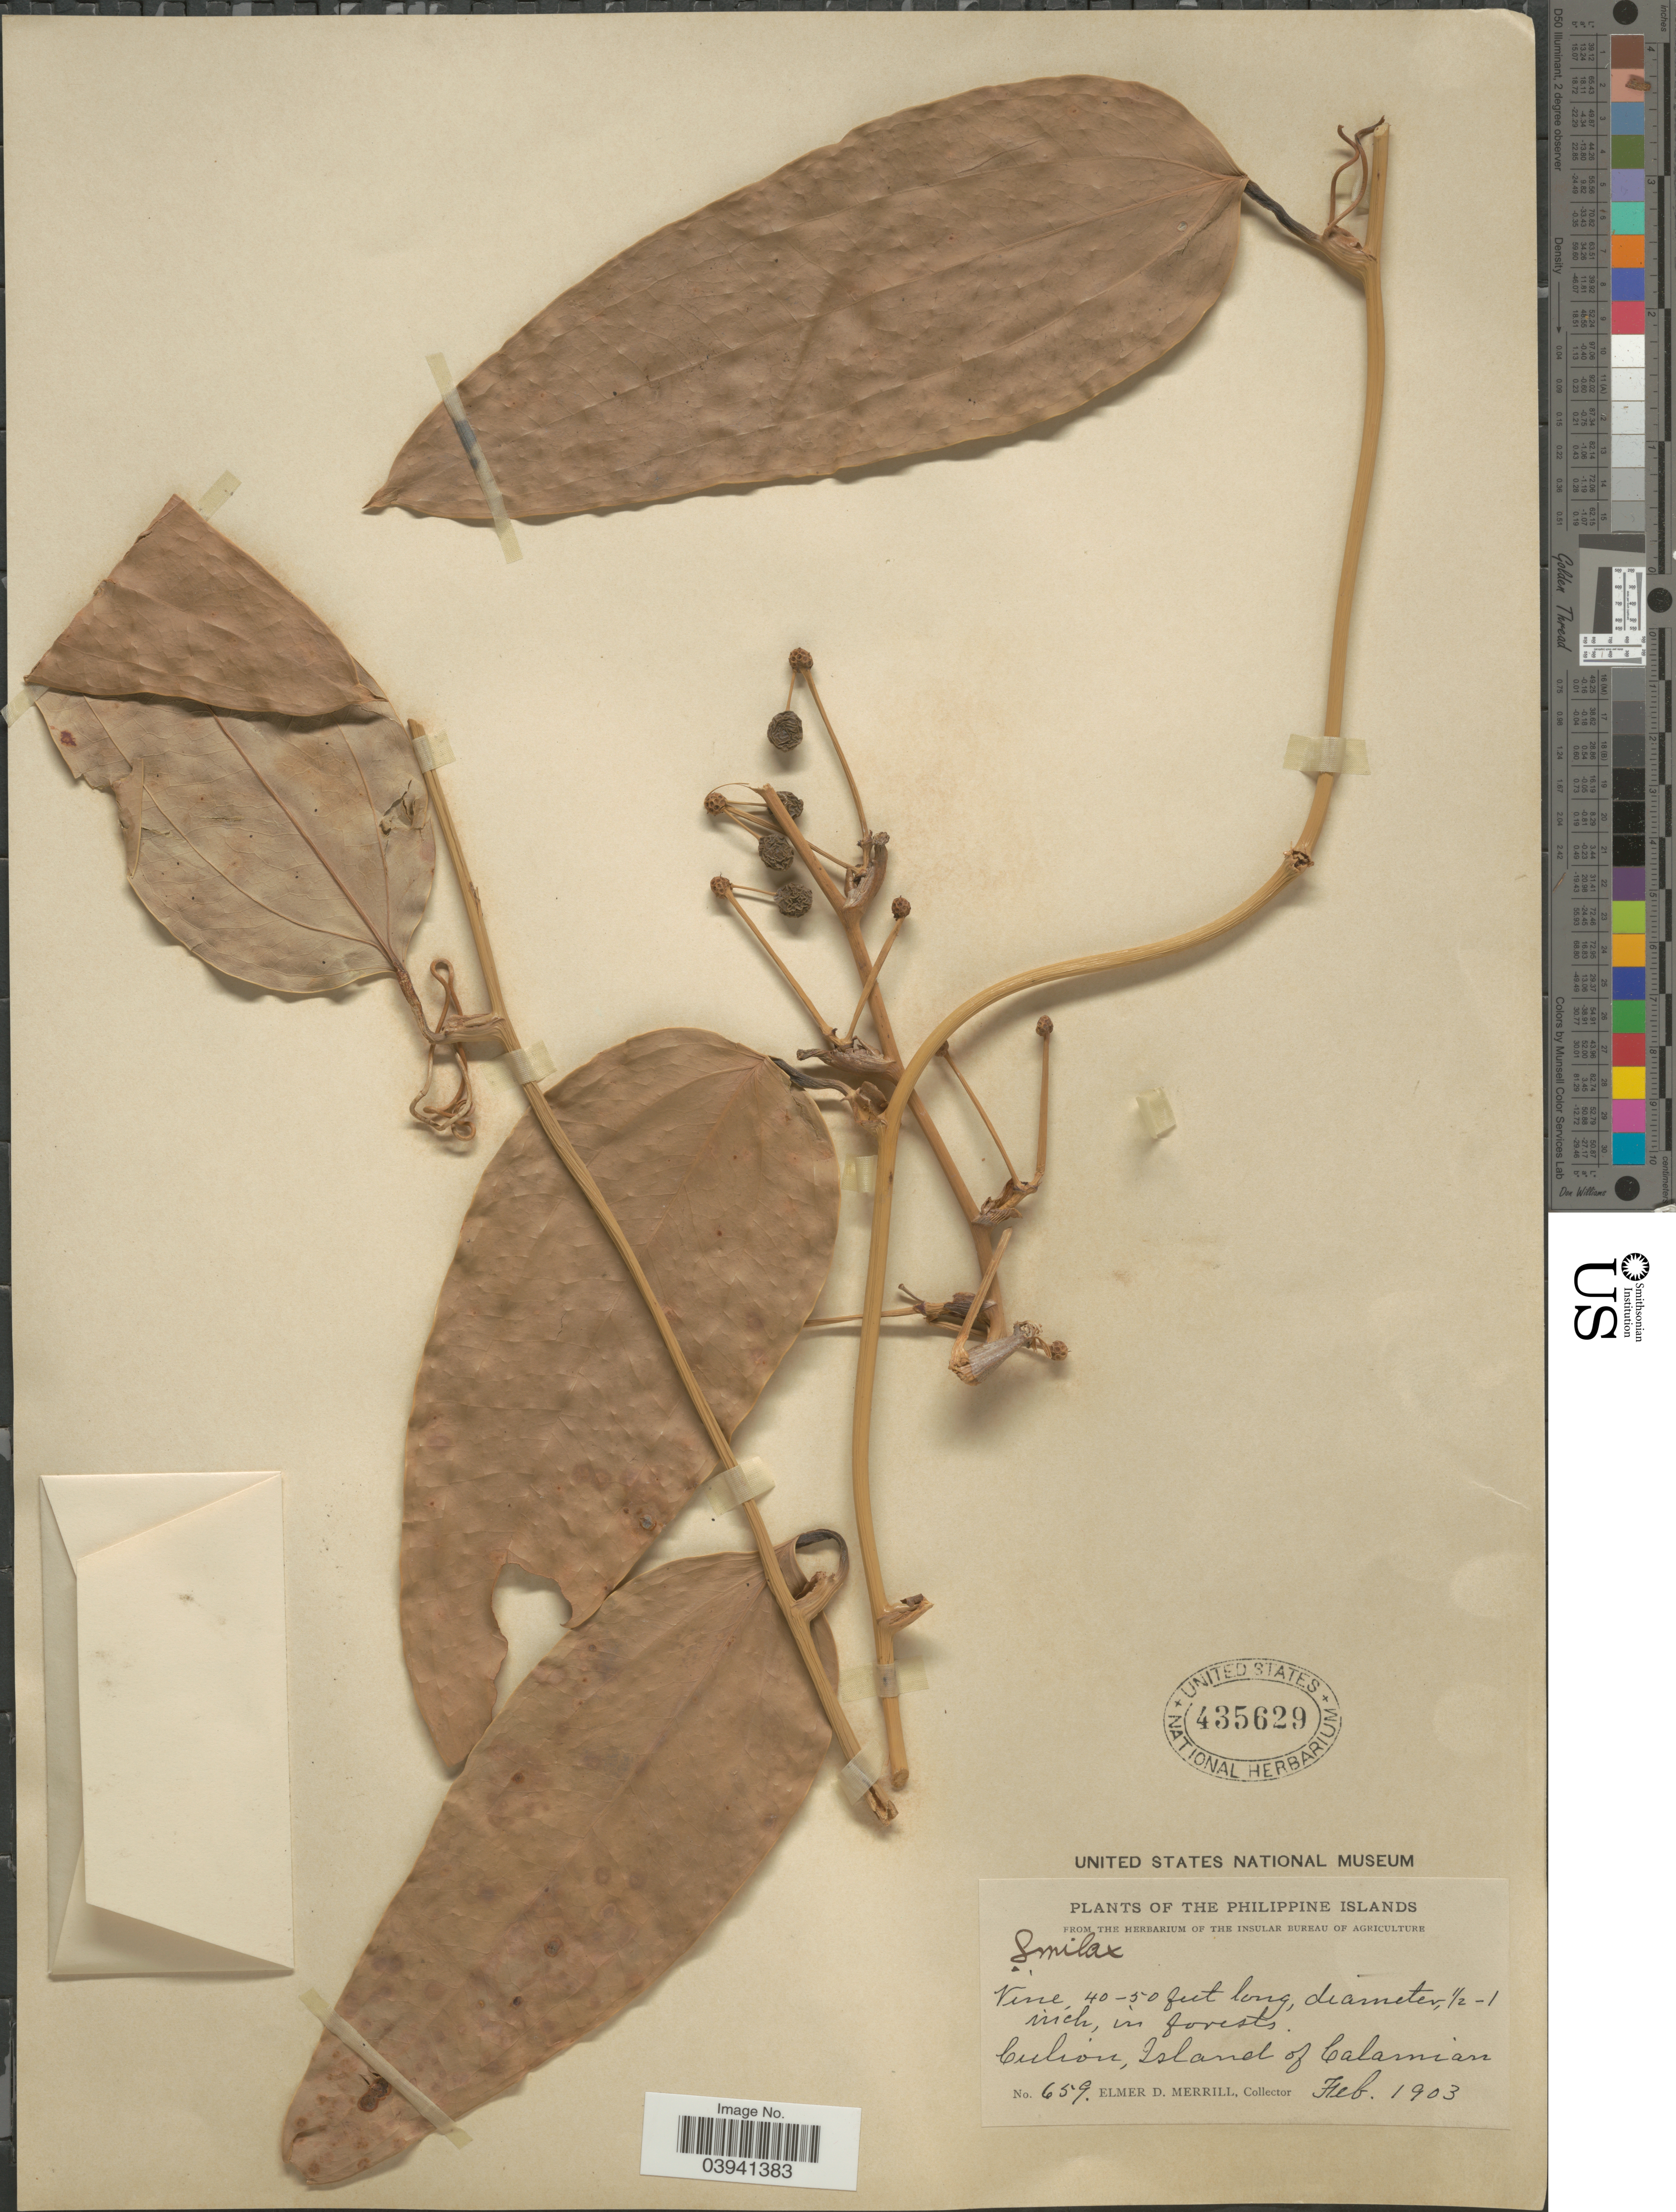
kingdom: Plantae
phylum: Tracheophyta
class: Liliopsida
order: Liliales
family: Smilacaceae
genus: Smilax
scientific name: Smilax leucophylla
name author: Blume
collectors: E. D. Merrill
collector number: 659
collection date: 1903-02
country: Philippines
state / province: Mimaropa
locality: Philippine Islands. Culion, Island of Calamian.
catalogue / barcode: US 435629